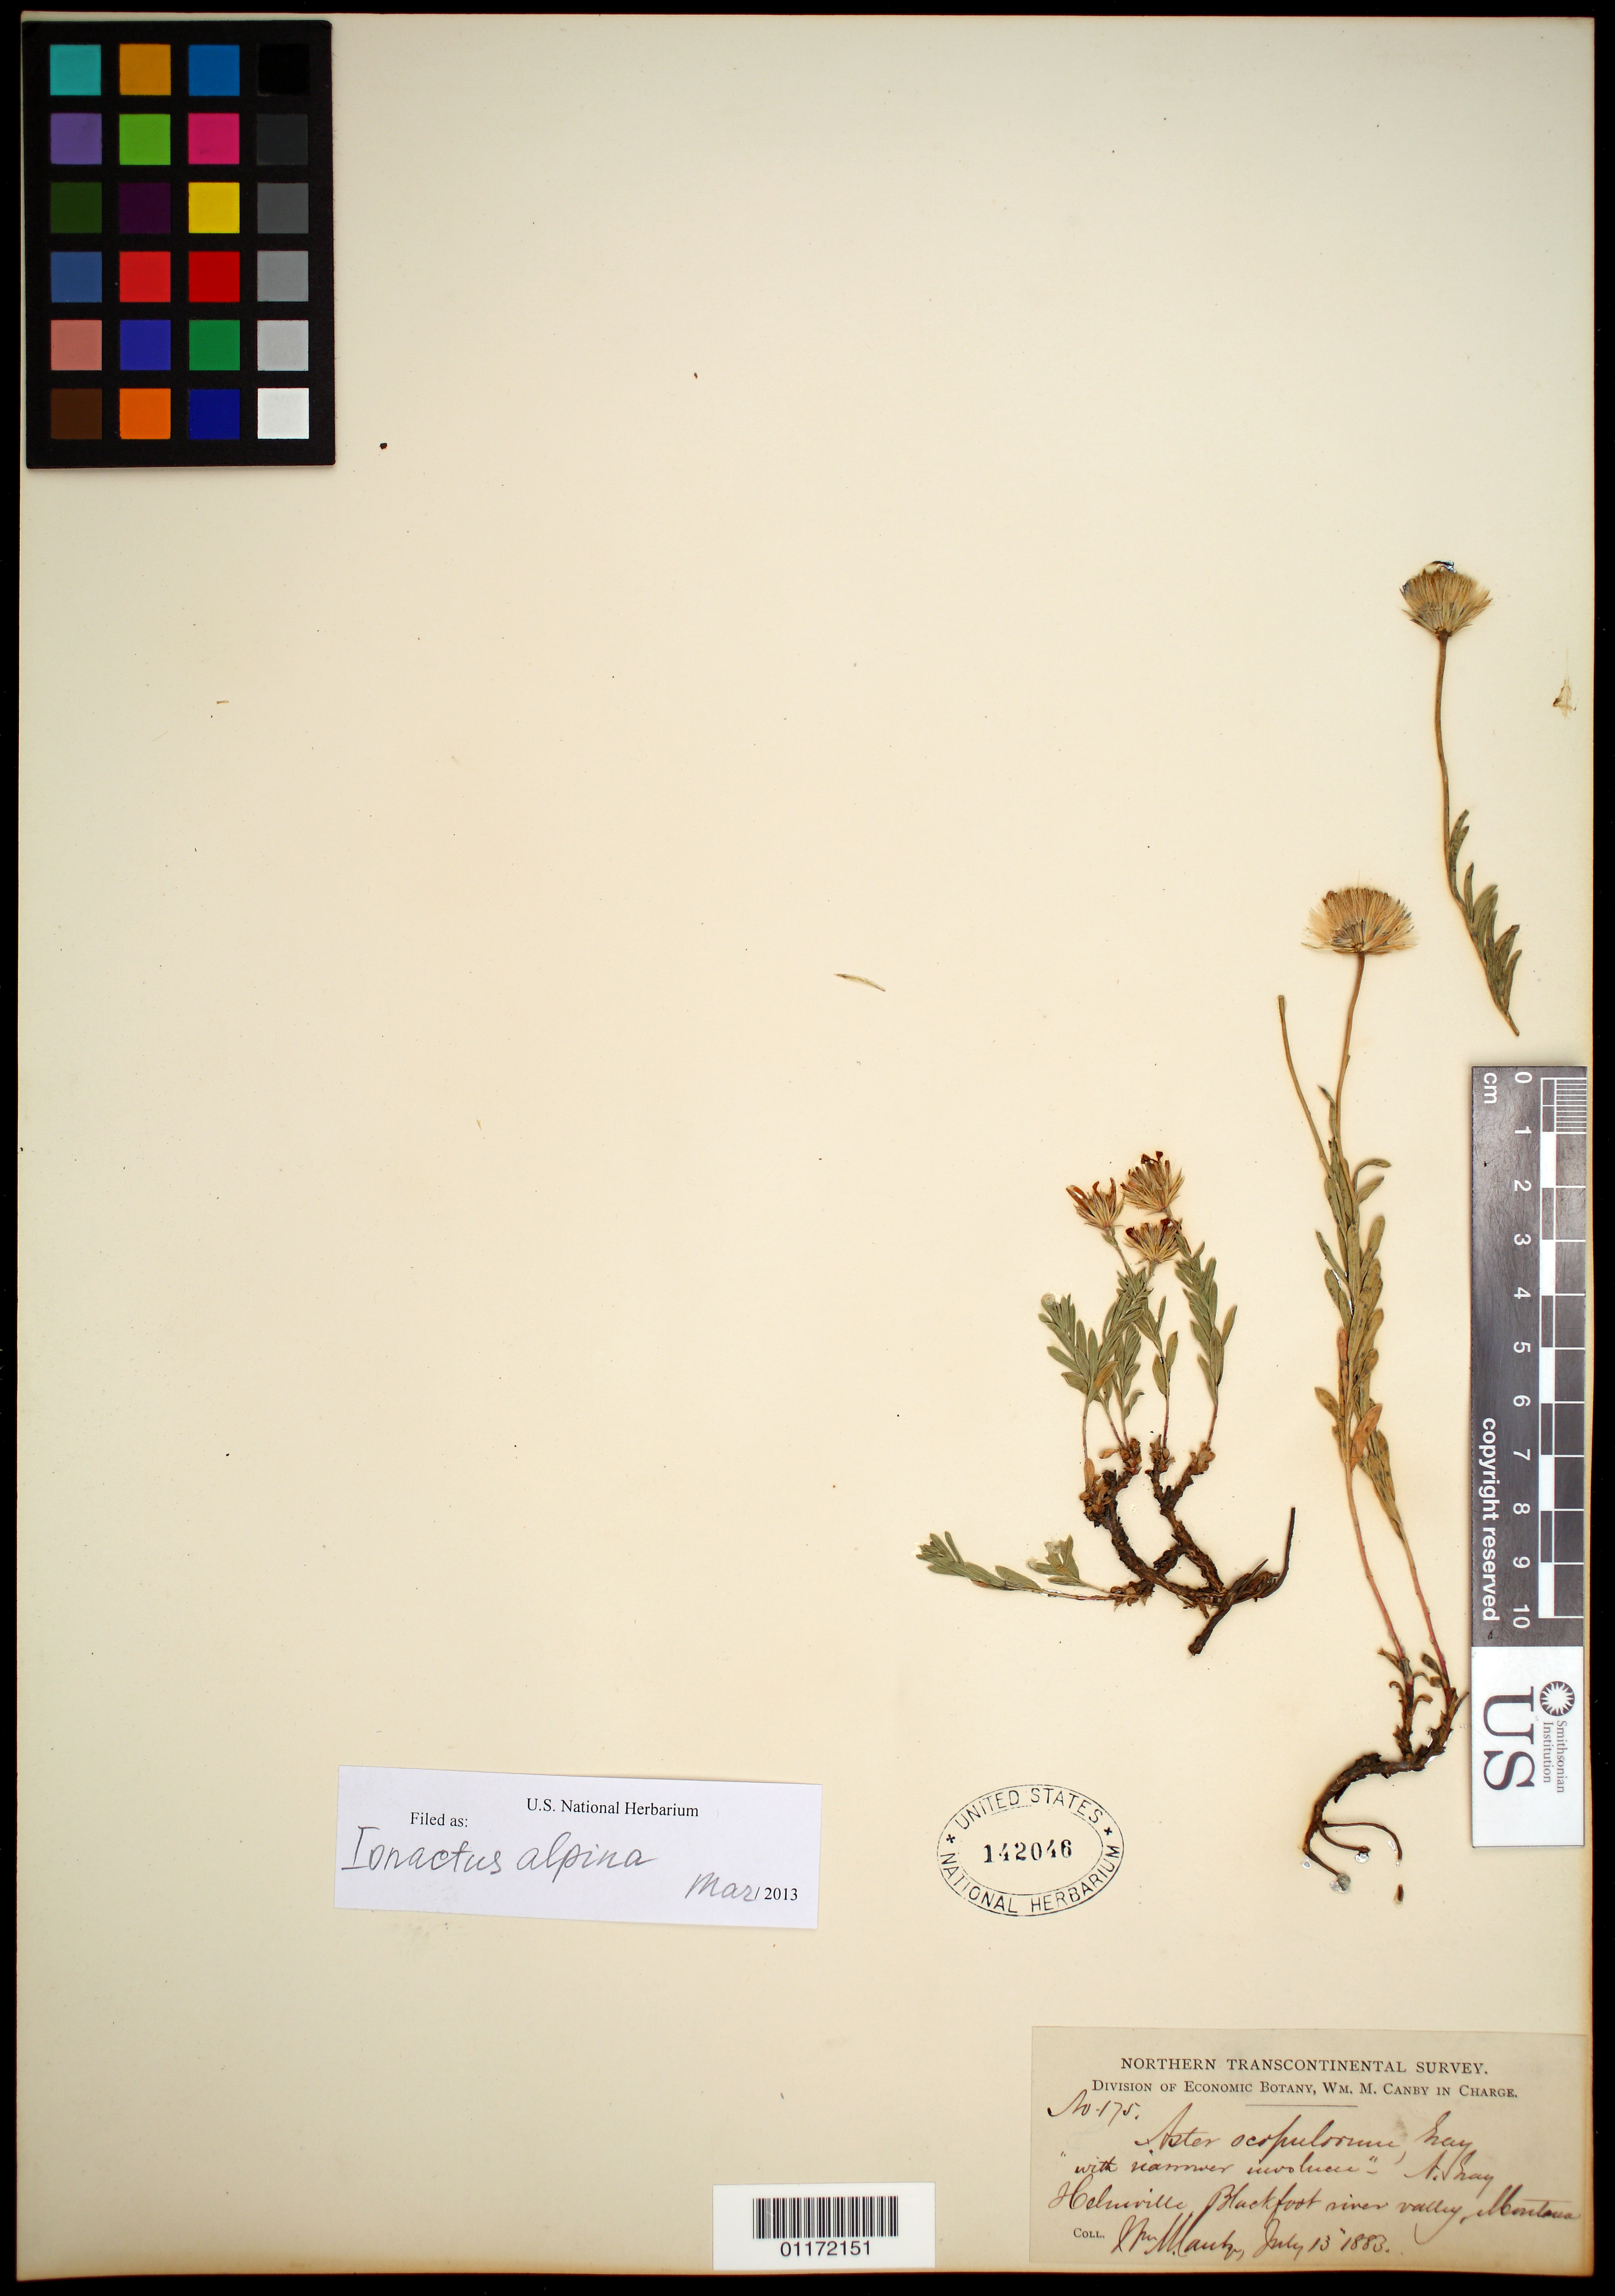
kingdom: Plantae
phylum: Tracheophyta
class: Magnoliopsida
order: Asterales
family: Asteraceae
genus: Ionactis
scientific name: Ionactis alpina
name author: (Nutt.) Greene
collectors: W. M. Canby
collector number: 175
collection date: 1883-07-13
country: United States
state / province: Montana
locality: Helmville, Blackfoot River Valley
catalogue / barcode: US 142046